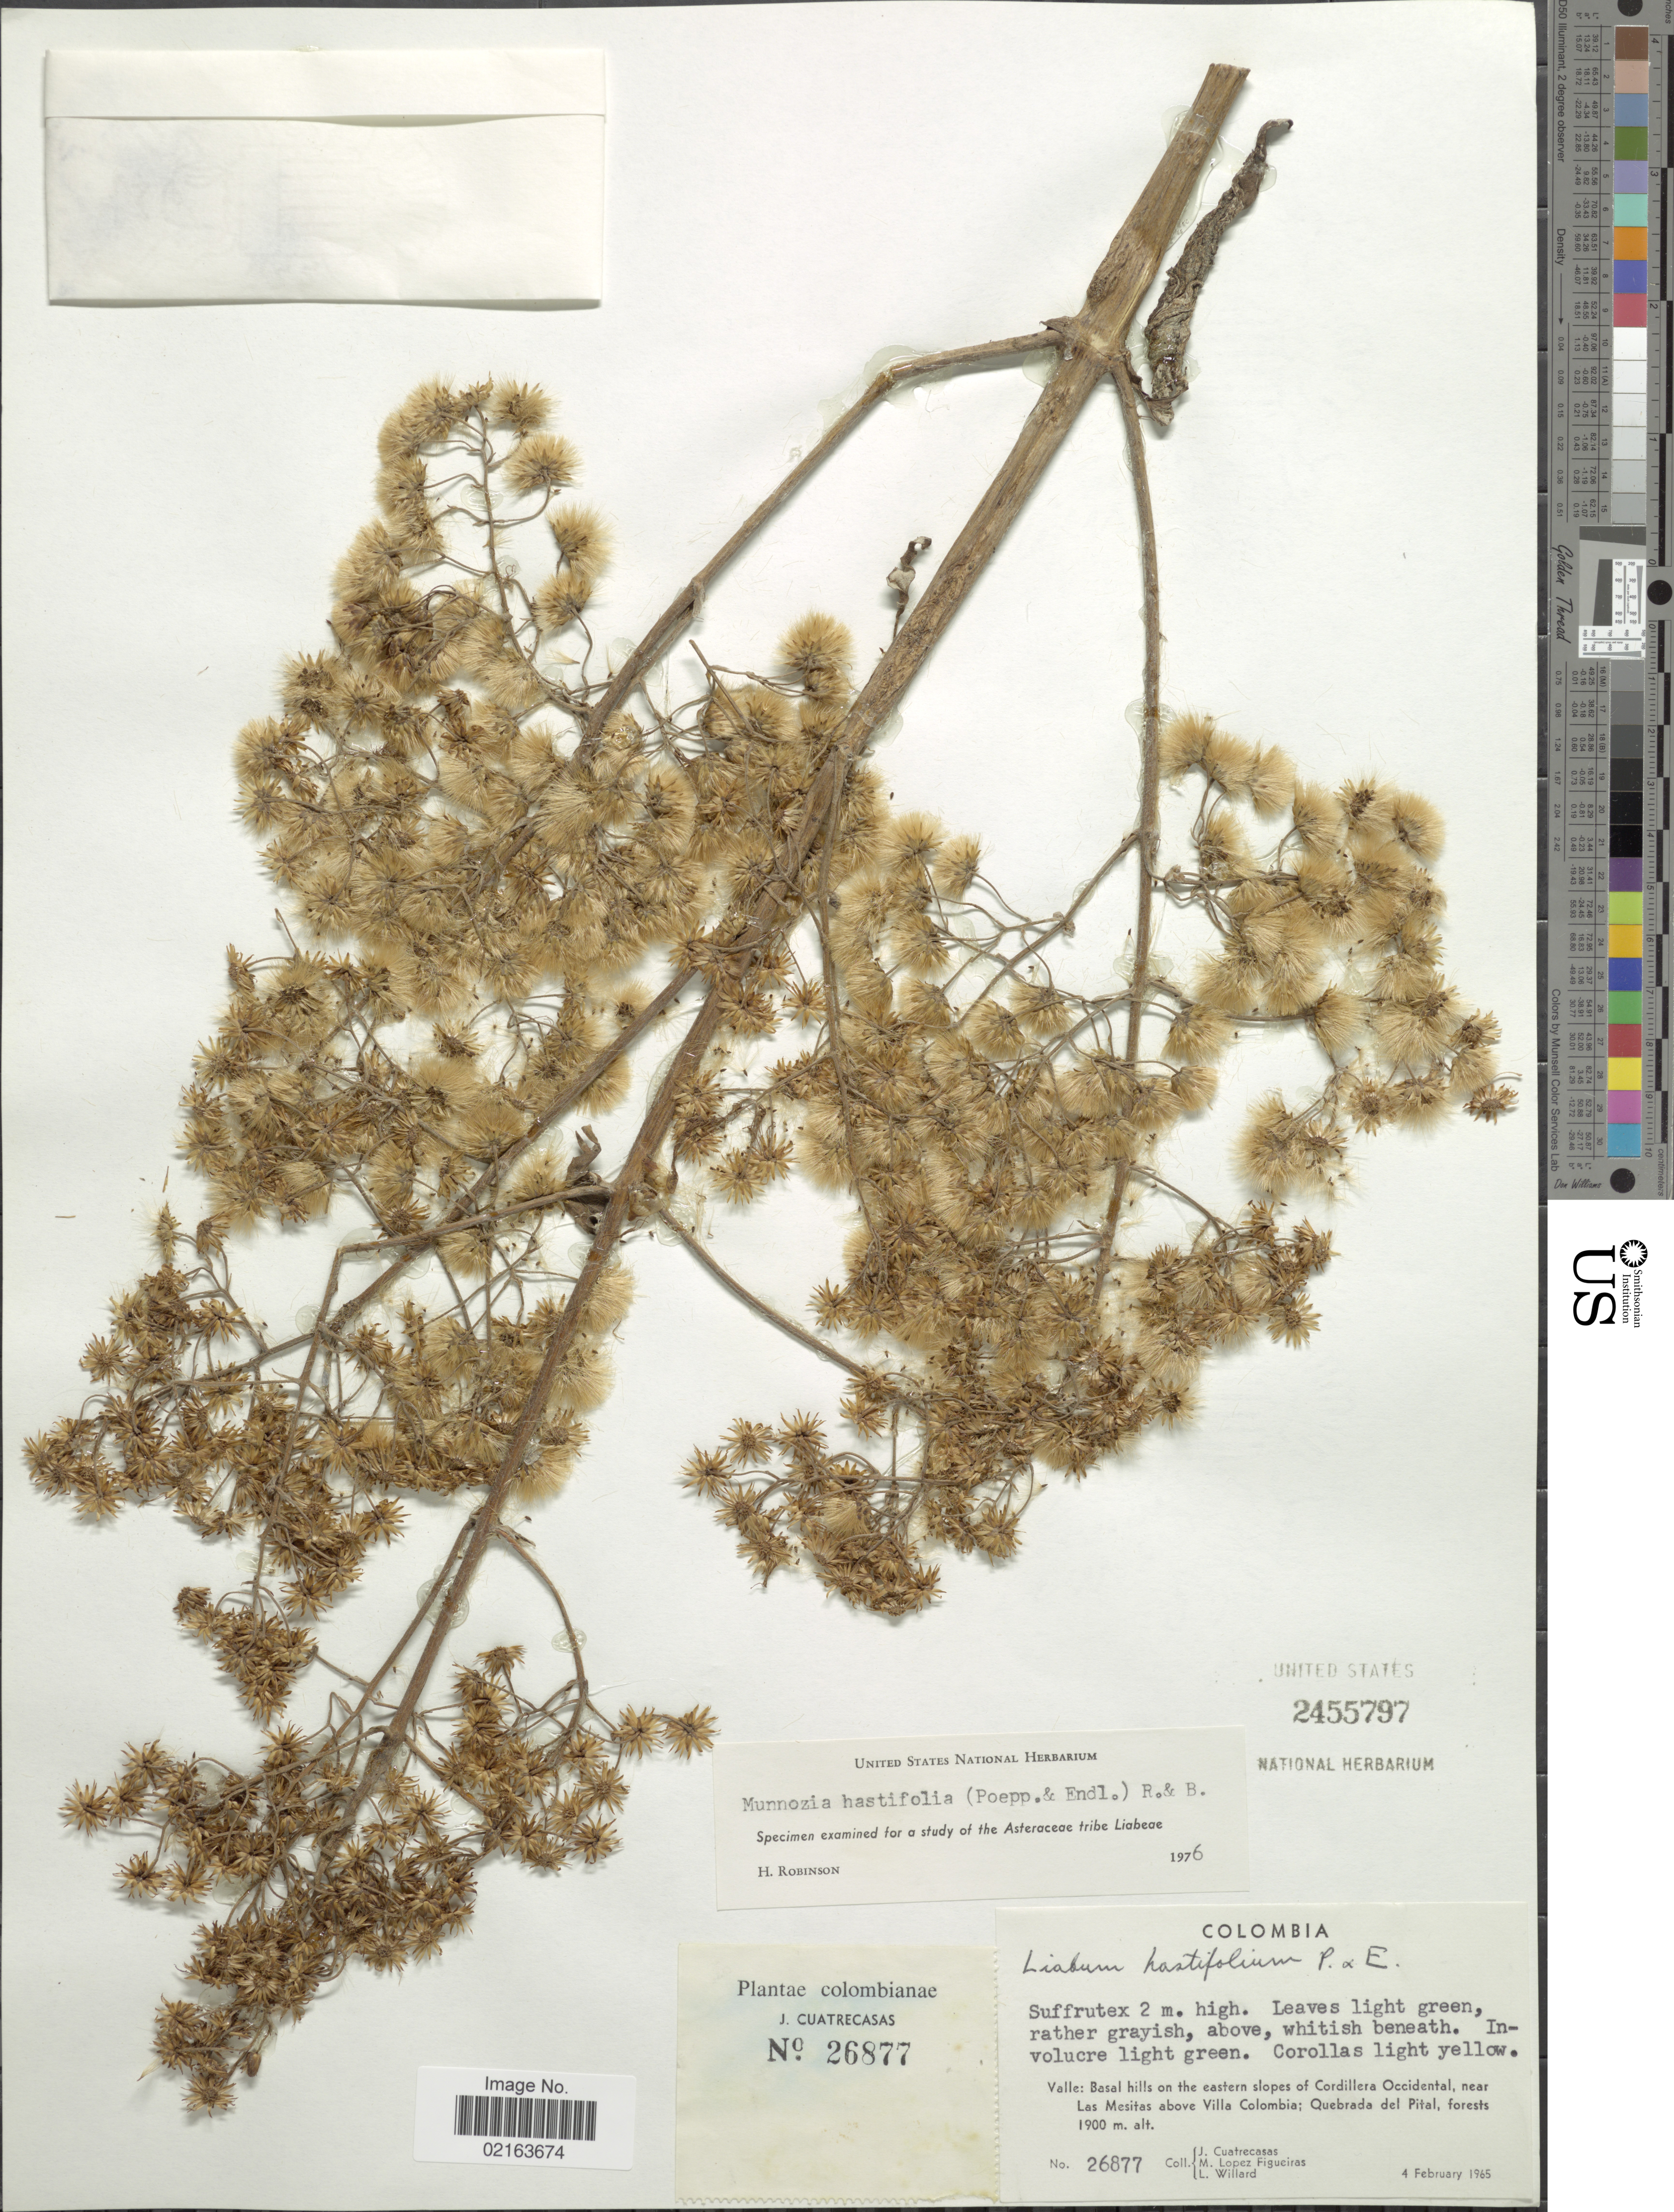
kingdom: Plantae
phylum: Tracheophyta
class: Magnoliopsida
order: Asterales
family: Asteraceae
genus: Munnozia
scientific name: Munnozia hastifolia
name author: (Poepp.) H. Rob. & Brettell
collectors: J. Cuatrecasas, M. López Figueiras & L. Willard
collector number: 26877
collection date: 1965-02-04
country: Colombia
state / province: Valle del Cauca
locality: Valle: Basal hills on the eastern slopes of Cordillera Occidental, near Las Mesitas above Villa Colombia; Quebrada del Pital, forests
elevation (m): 1900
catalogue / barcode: US 2455797